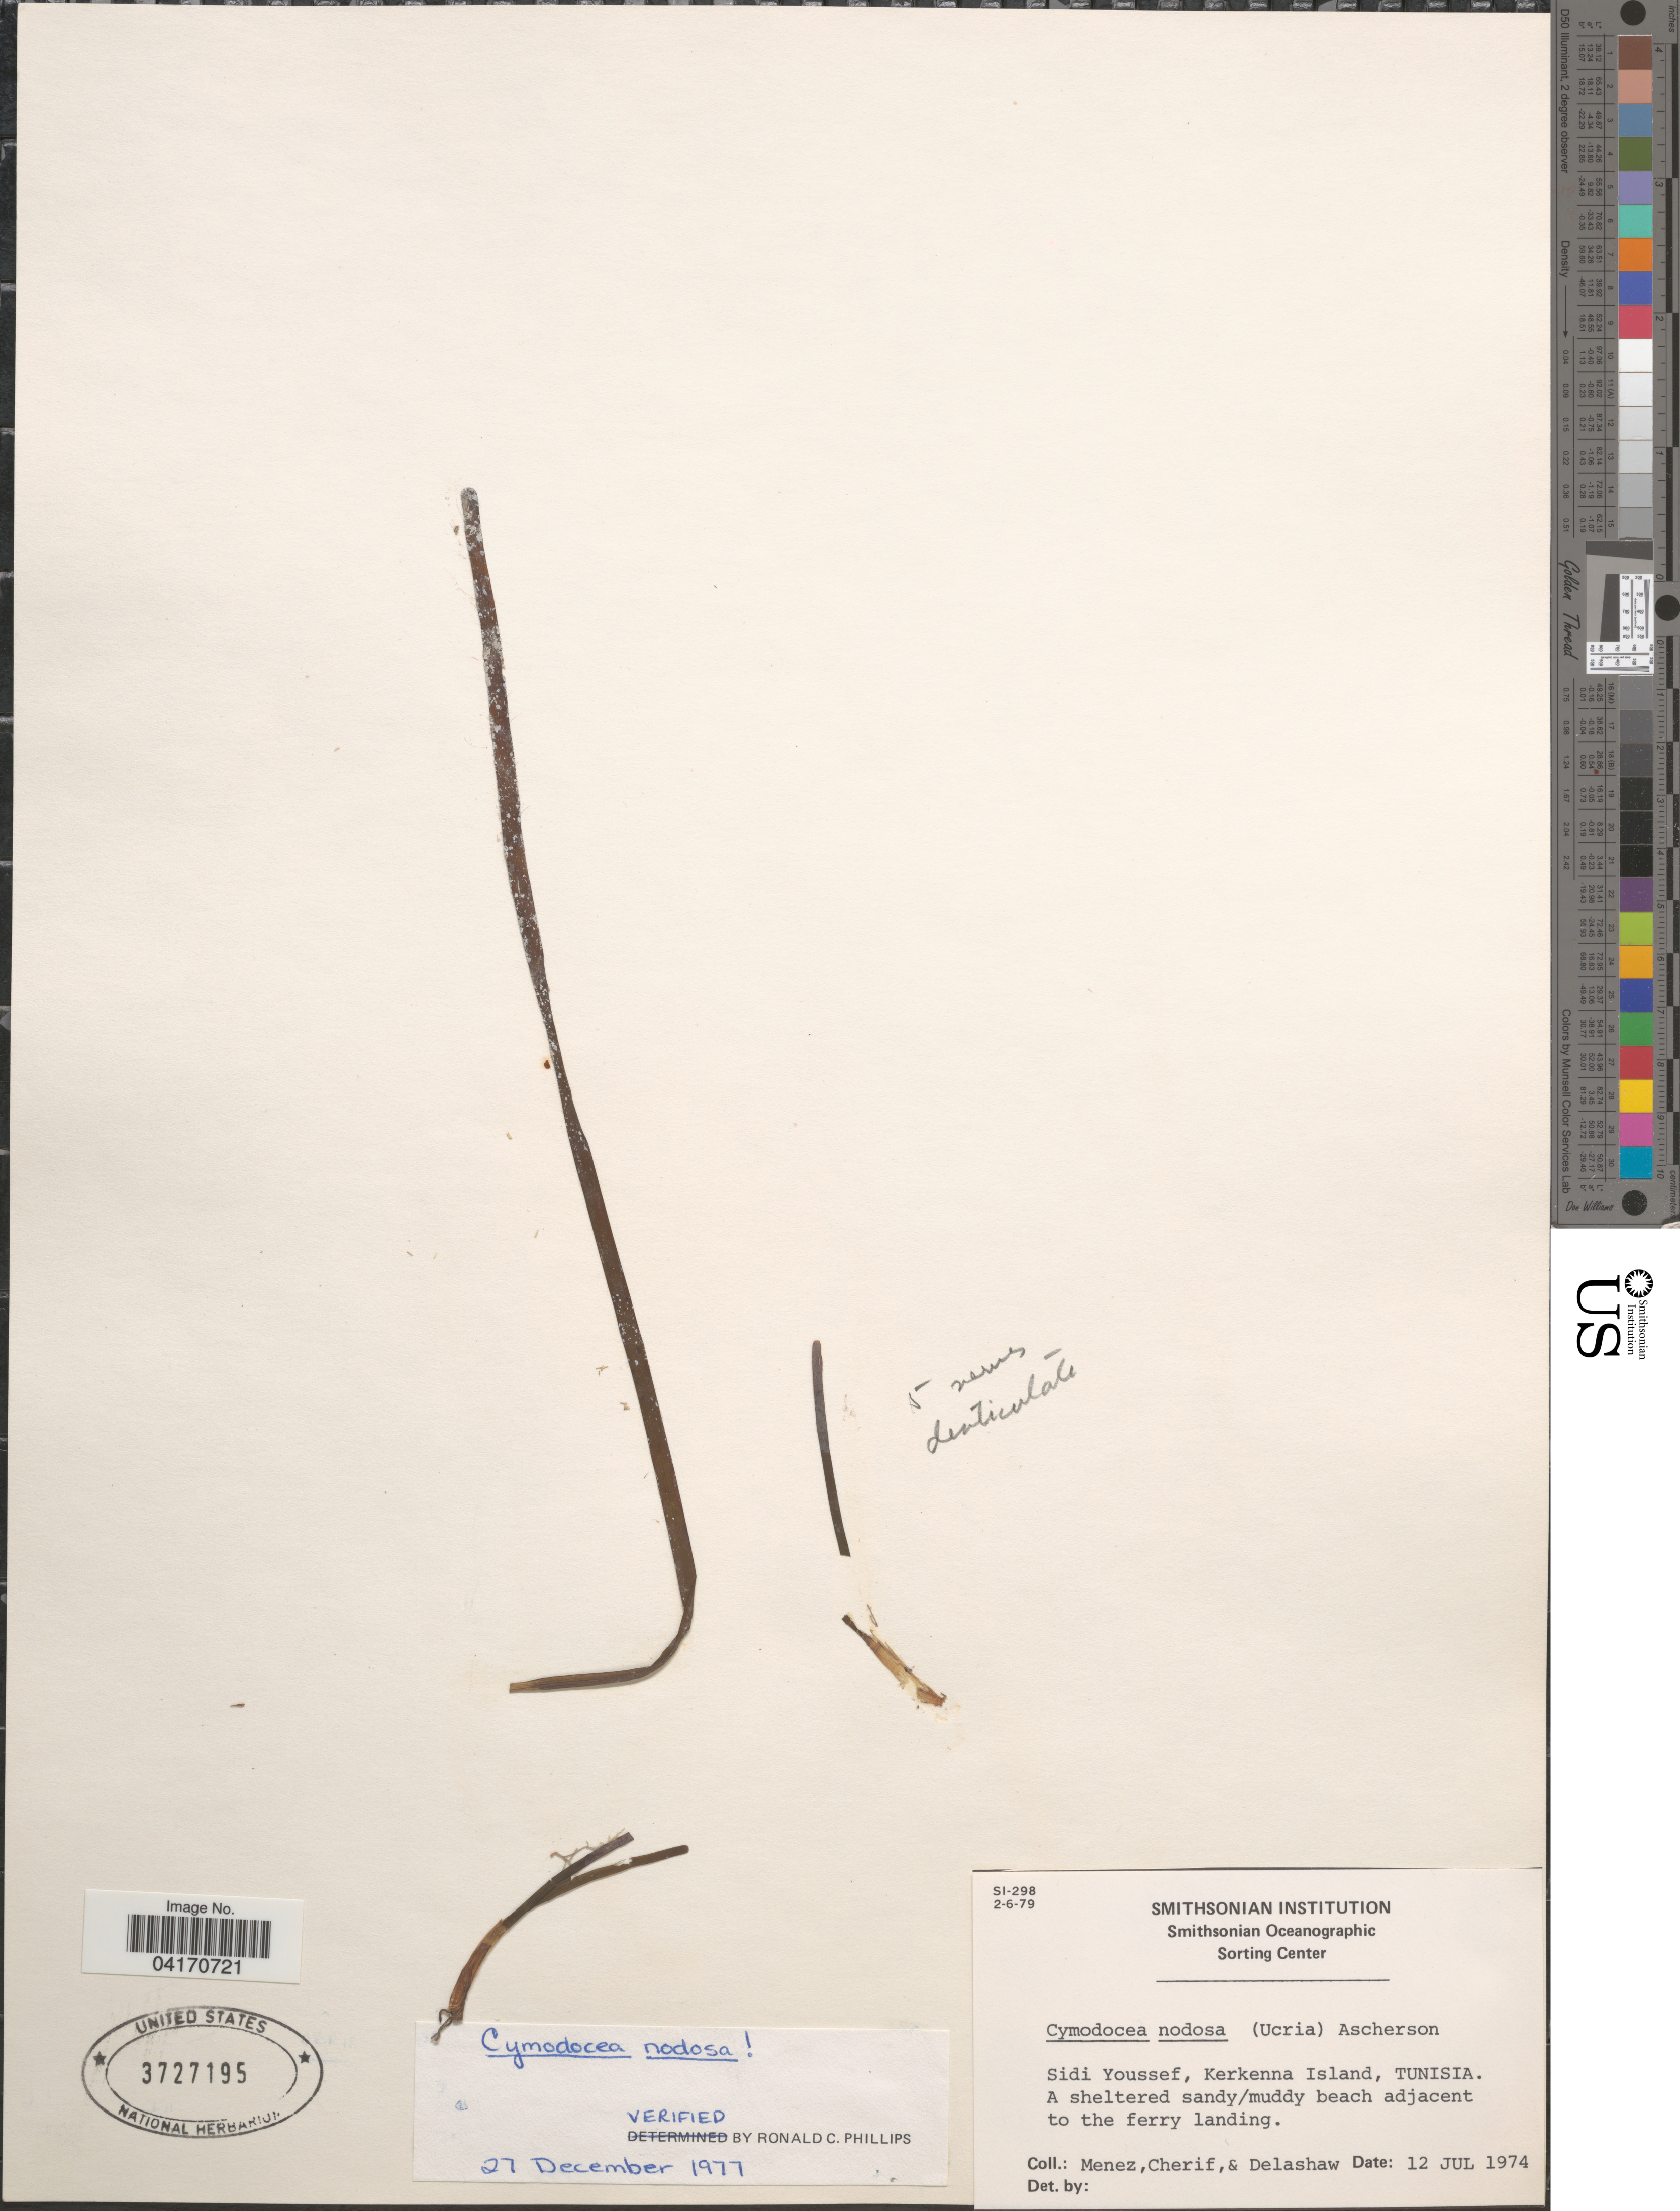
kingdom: Plantae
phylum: Tracheophyta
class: Liliopsida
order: Alismatales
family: Cymodoceaceae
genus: Cymodocea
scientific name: Cymodocea nodosa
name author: Asch.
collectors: Menez, -. Cherif & -. Delashaw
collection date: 1974-07-12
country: Tunisia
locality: Sidi Youssef, Kerkenna Island.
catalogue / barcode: US 3727195